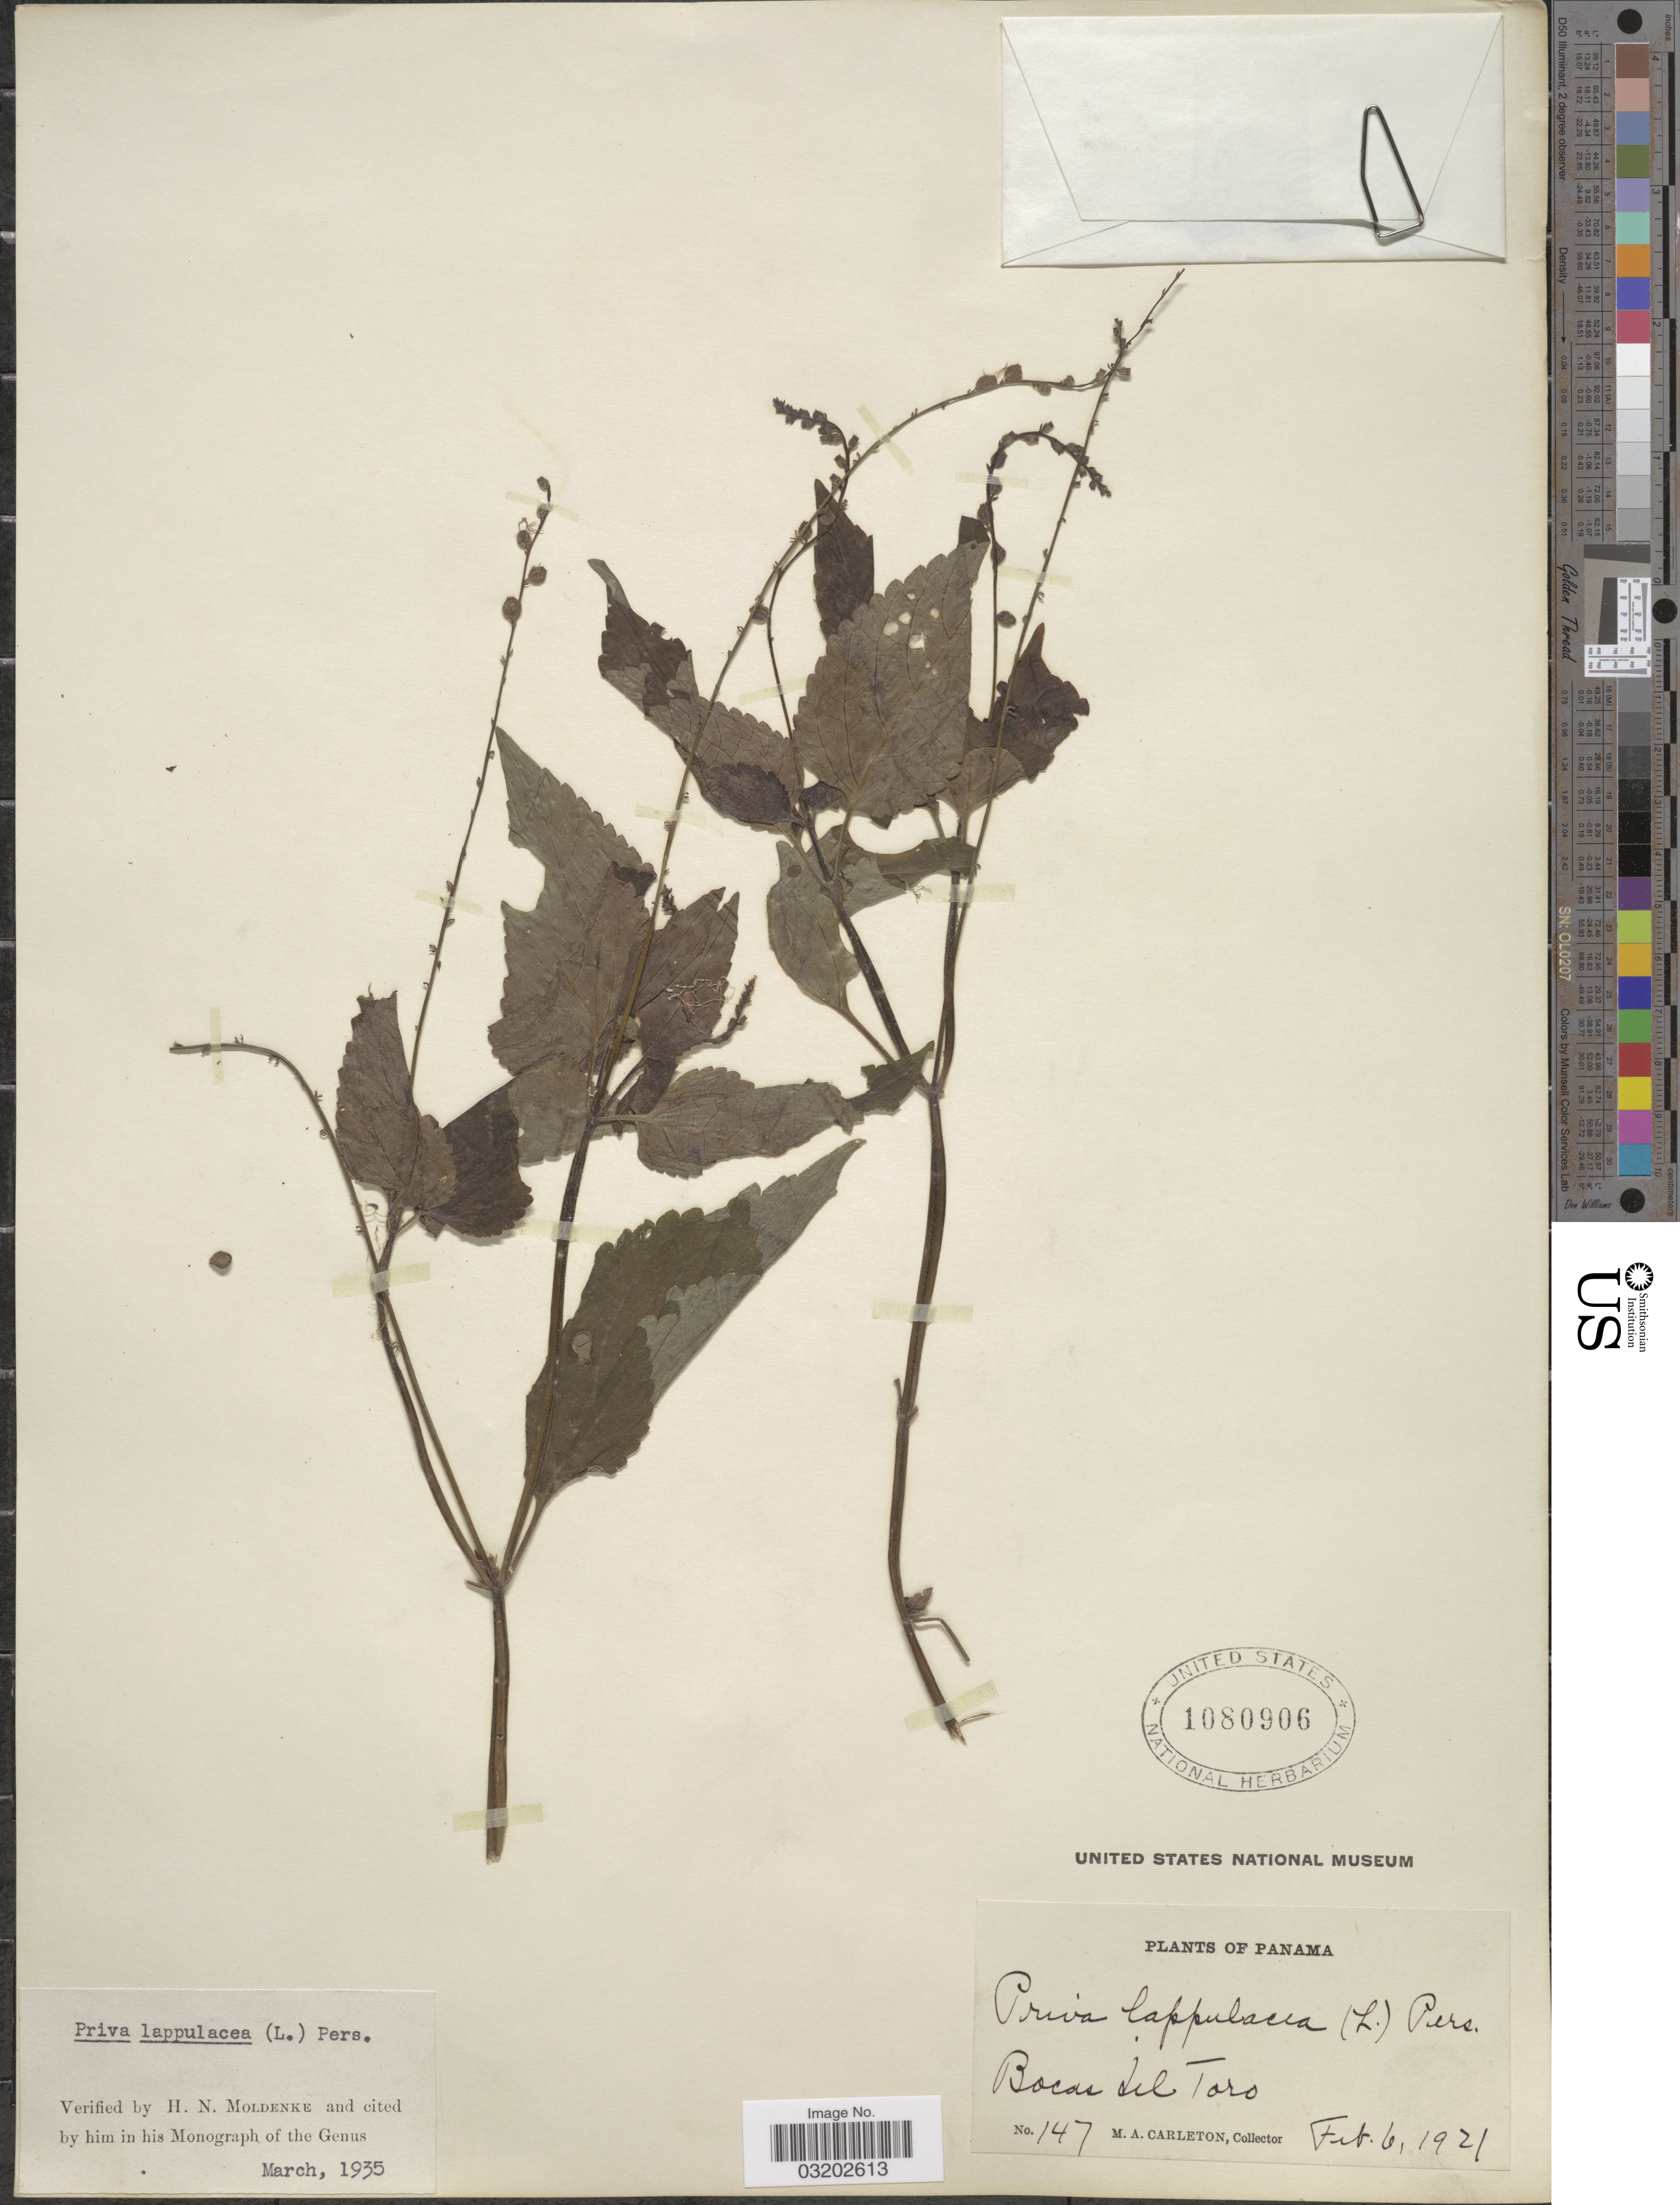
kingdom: Plantae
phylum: Tracheophyta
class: Magnoliopsida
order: Lamiales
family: Verbenaceae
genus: Priva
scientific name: Priva lappulacea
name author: (L.) Pers.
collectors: M. A. Carleton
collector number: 147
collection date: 1921-02-06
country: Panama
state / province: Bocas del Toro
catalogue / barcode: US 1080906